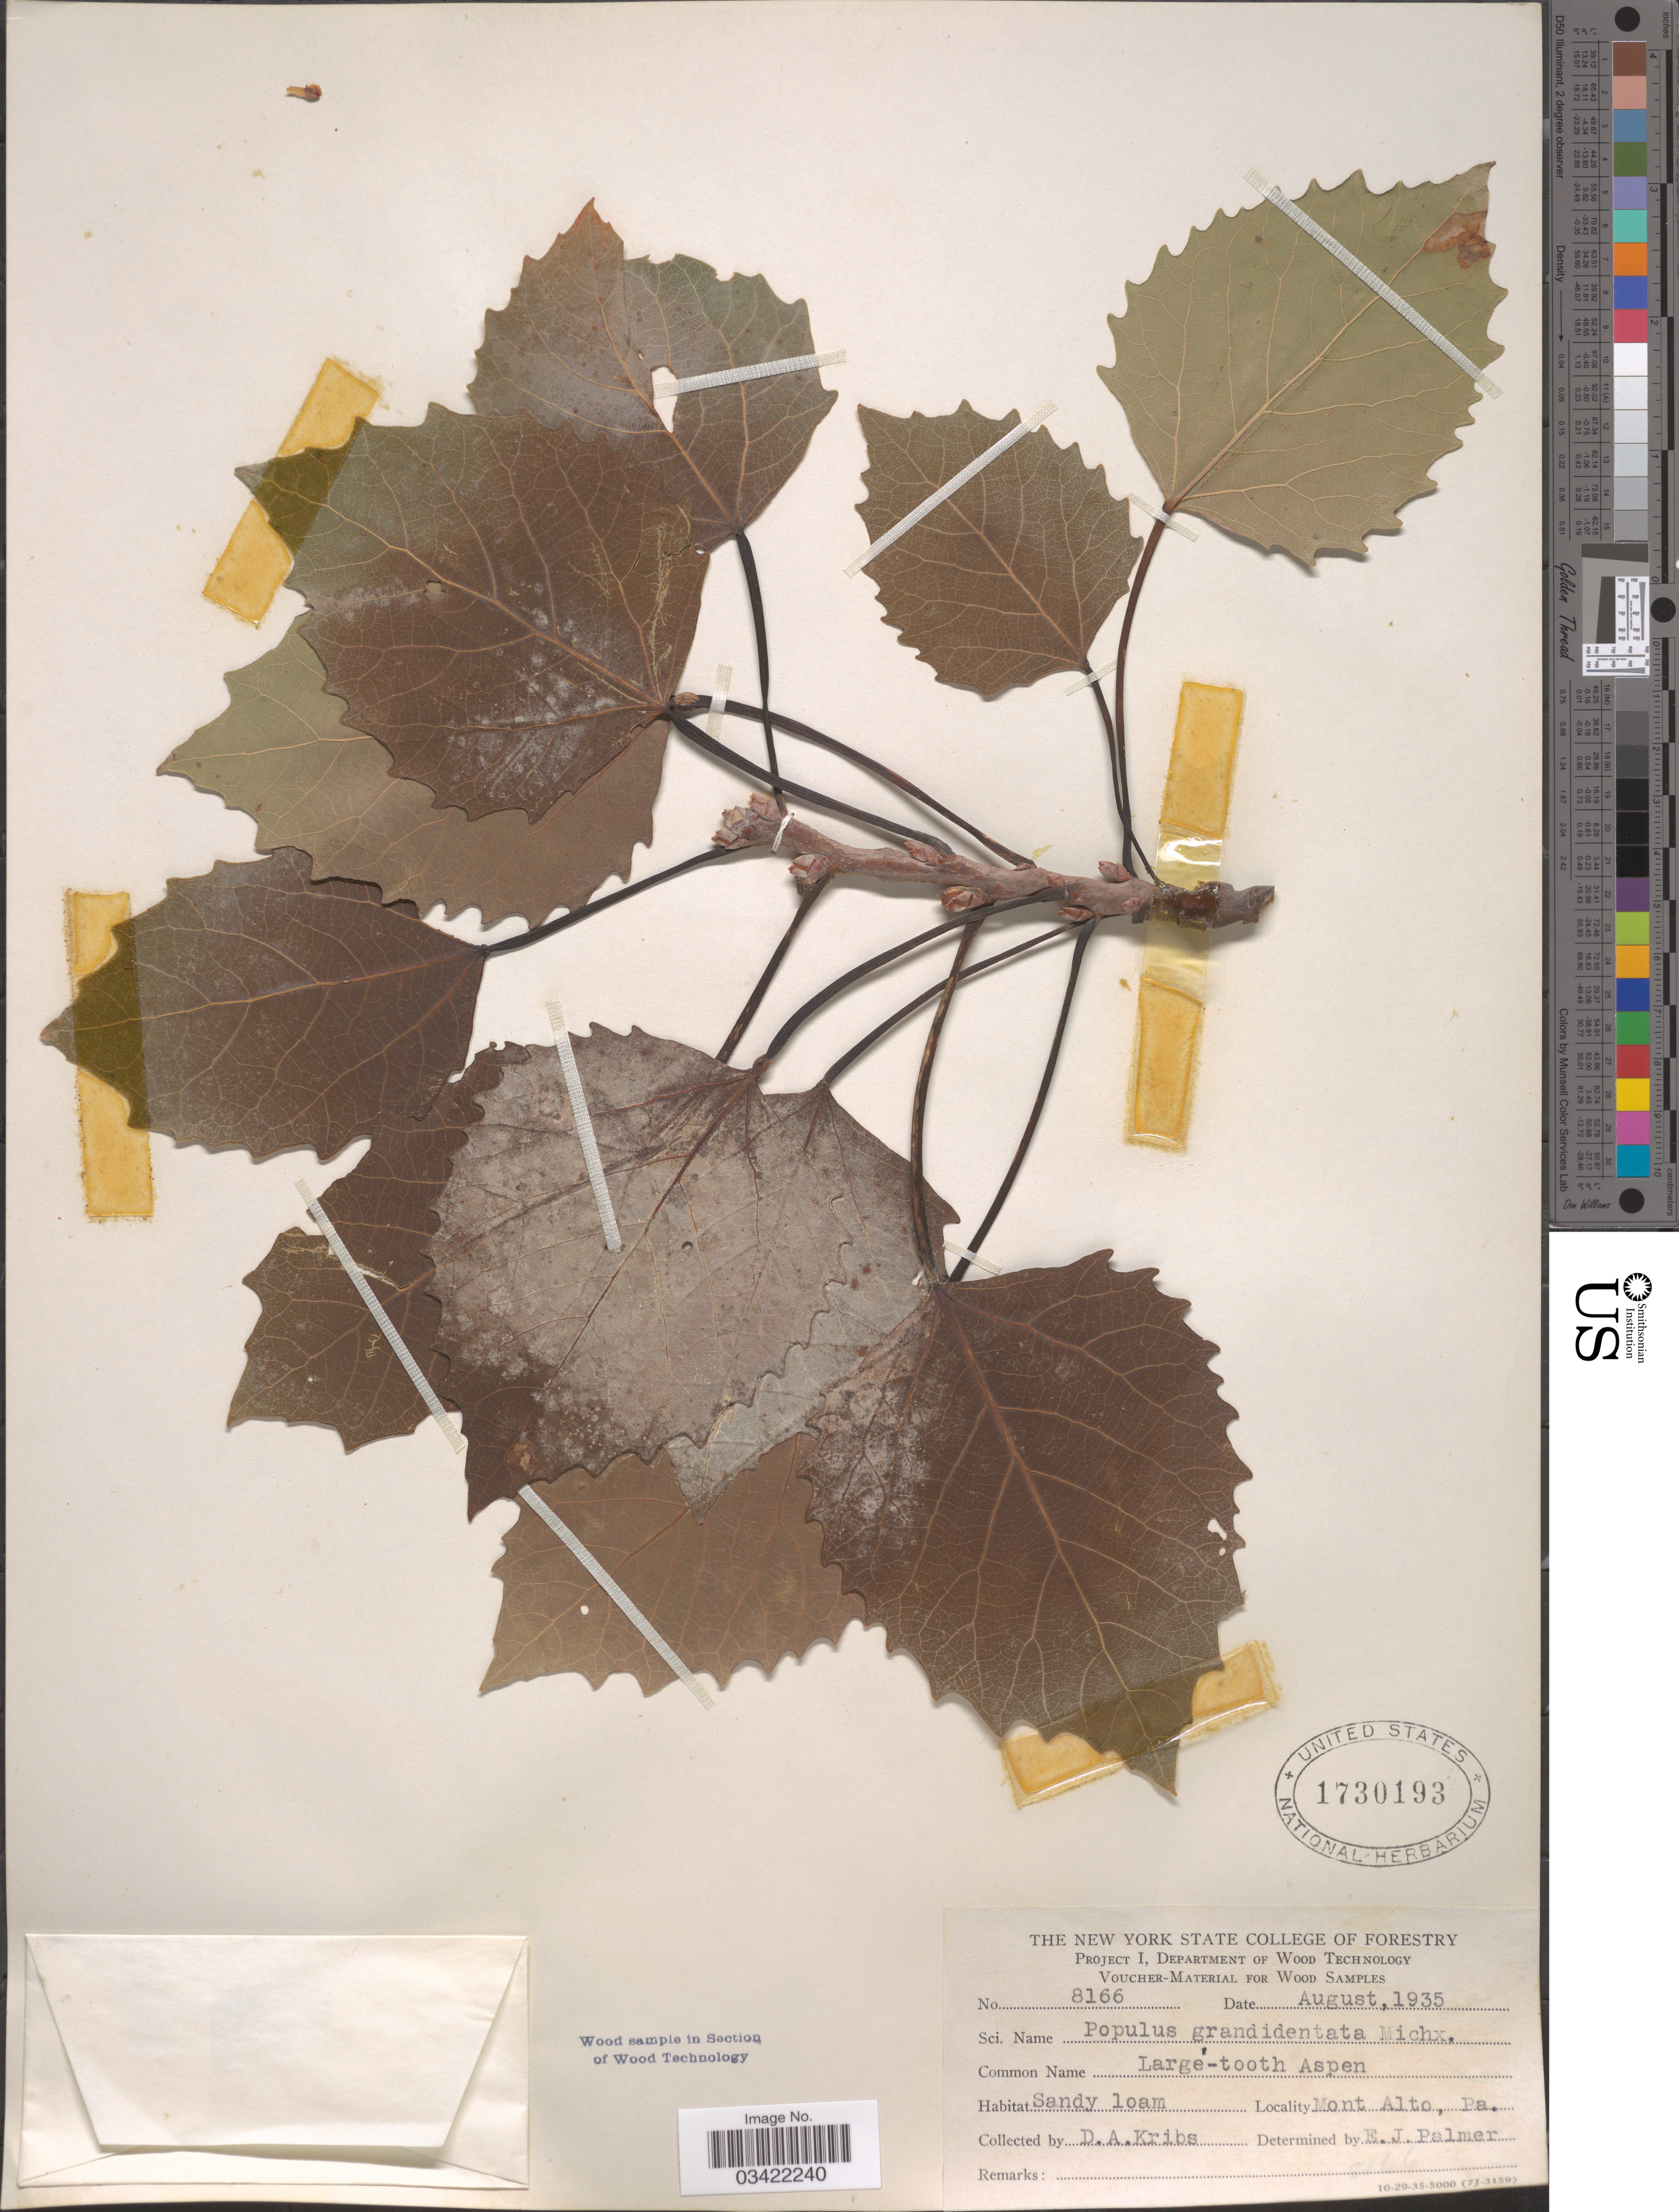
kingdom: Plantae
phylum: Tracheophyta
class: Magnoliopsida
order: Malpighiales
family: Salicaceae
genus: Populus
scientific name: Populus grandidentata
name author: Michx.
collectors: D. Kribs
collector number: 8166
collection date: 1935-08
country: United States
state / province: Pennsylvania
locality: Mont Alto.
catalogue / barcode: US 1730193